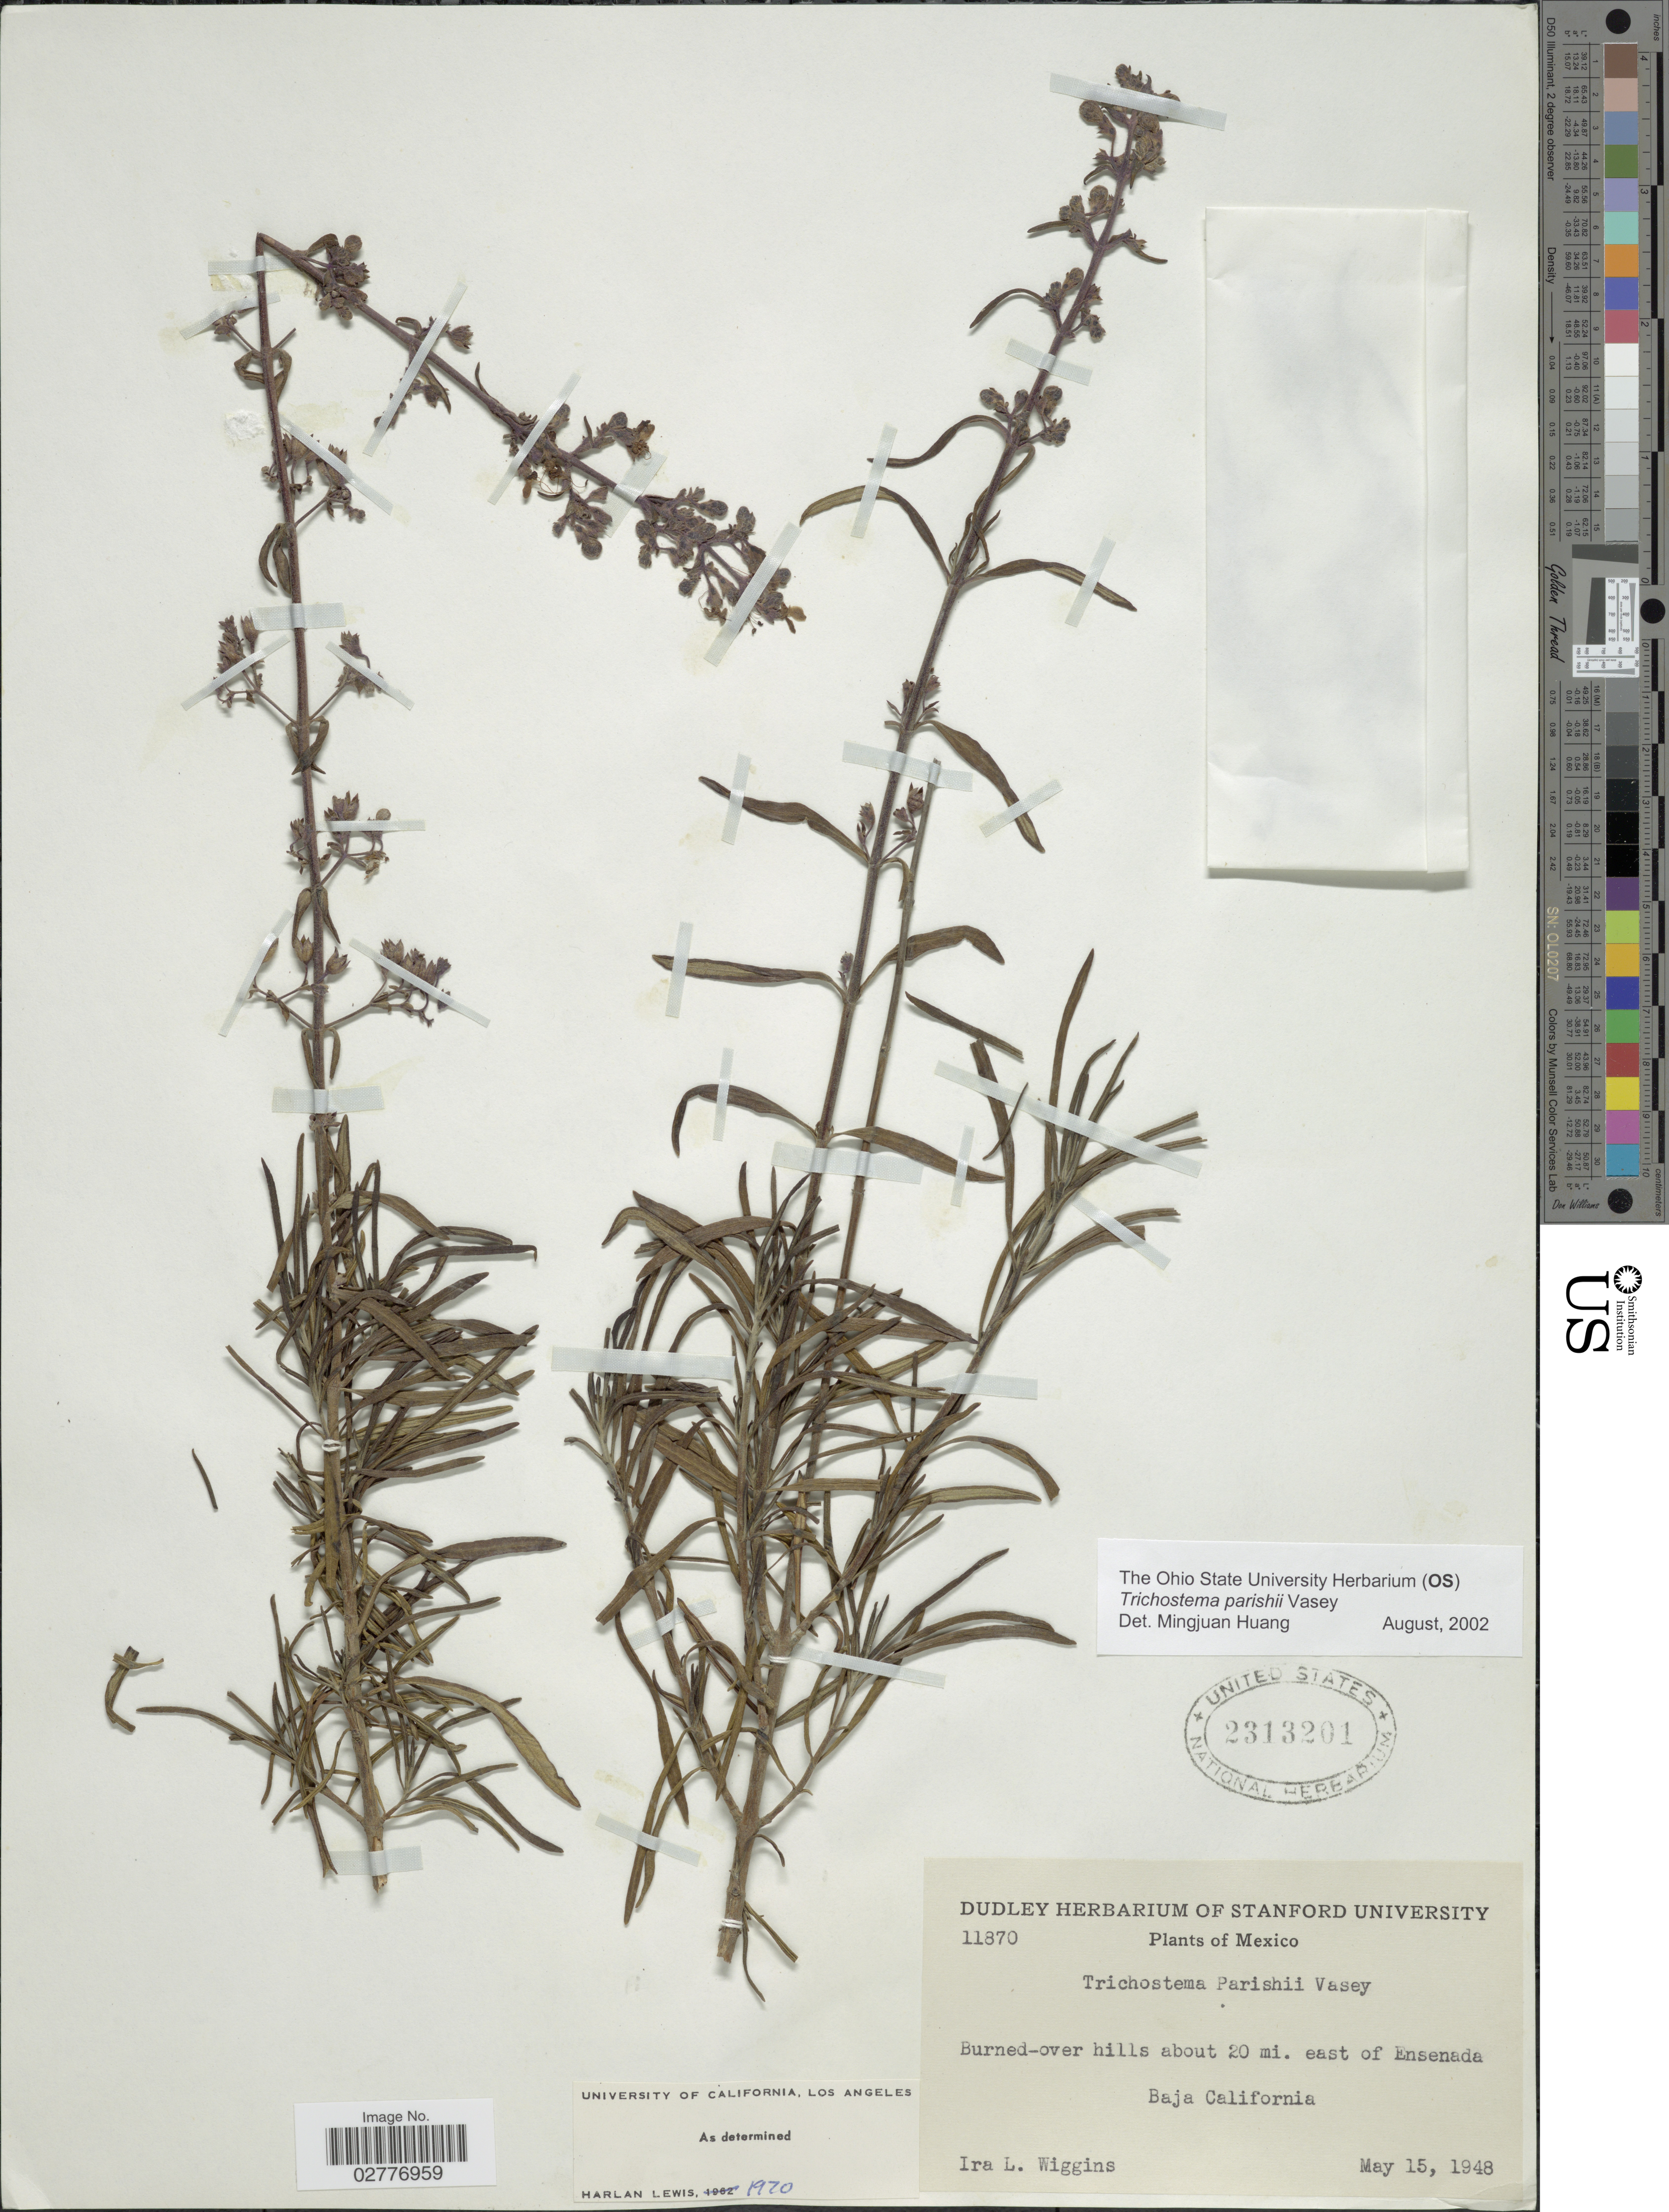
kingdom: Plantae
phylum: Tracheophyta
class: Magnoliopsida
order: Lamiales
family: Lamiaceae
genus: Trichostema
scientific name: Trichostema parishii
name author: Vasey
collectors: I. L. Wiggins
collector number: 11870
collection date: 1948-05-15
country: Mexico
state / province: Baja California Norte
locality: Burned-over hills about 20 mi. east of Ensenada.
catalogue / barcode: US 2313201